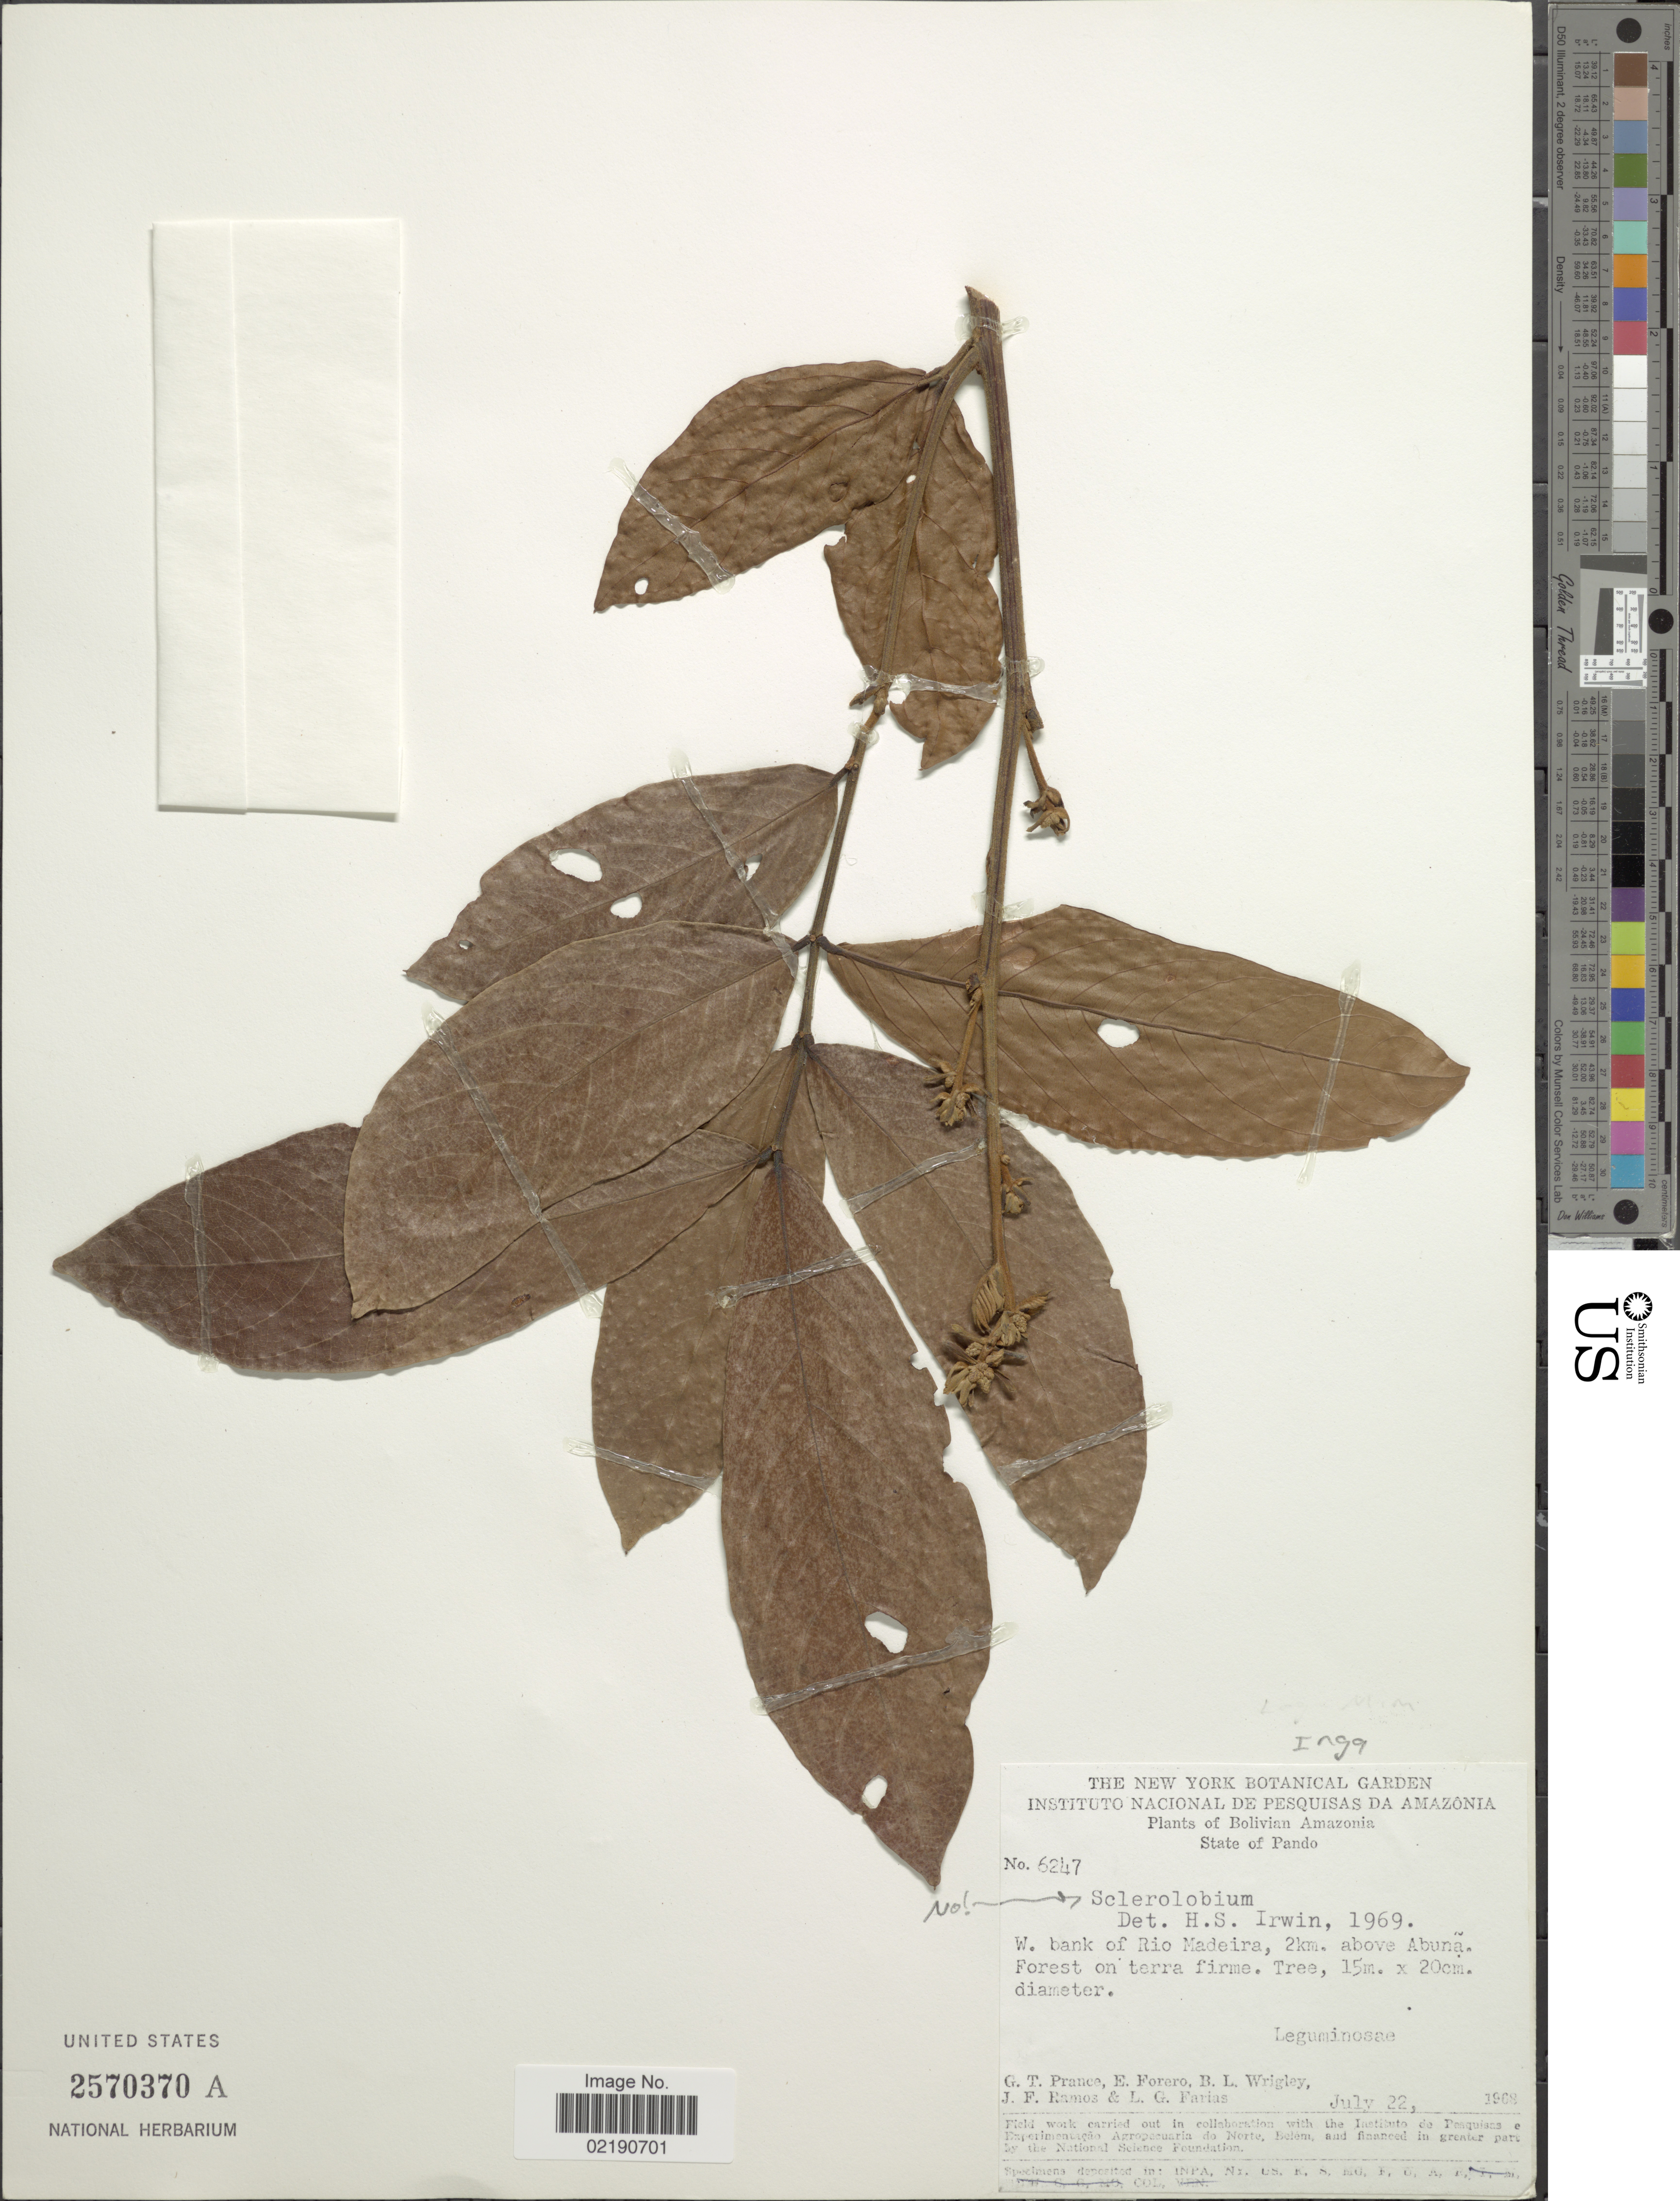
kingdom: Plantae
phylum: Tracheophyta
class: Magnoliopsida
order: Fabales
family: Fabaceae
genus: Inga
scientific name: Inga sp.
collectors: G. T. Prance, E. Forero, B. L. Wrigley, J. F. Ramos & L. G. Farias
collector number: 6247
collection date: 1968-07-22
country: Bolivia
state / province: Pando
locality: Bolivian Amazonia, W bank of Rio Madeira, 2 km above Abuna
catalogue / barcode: US 2570370A